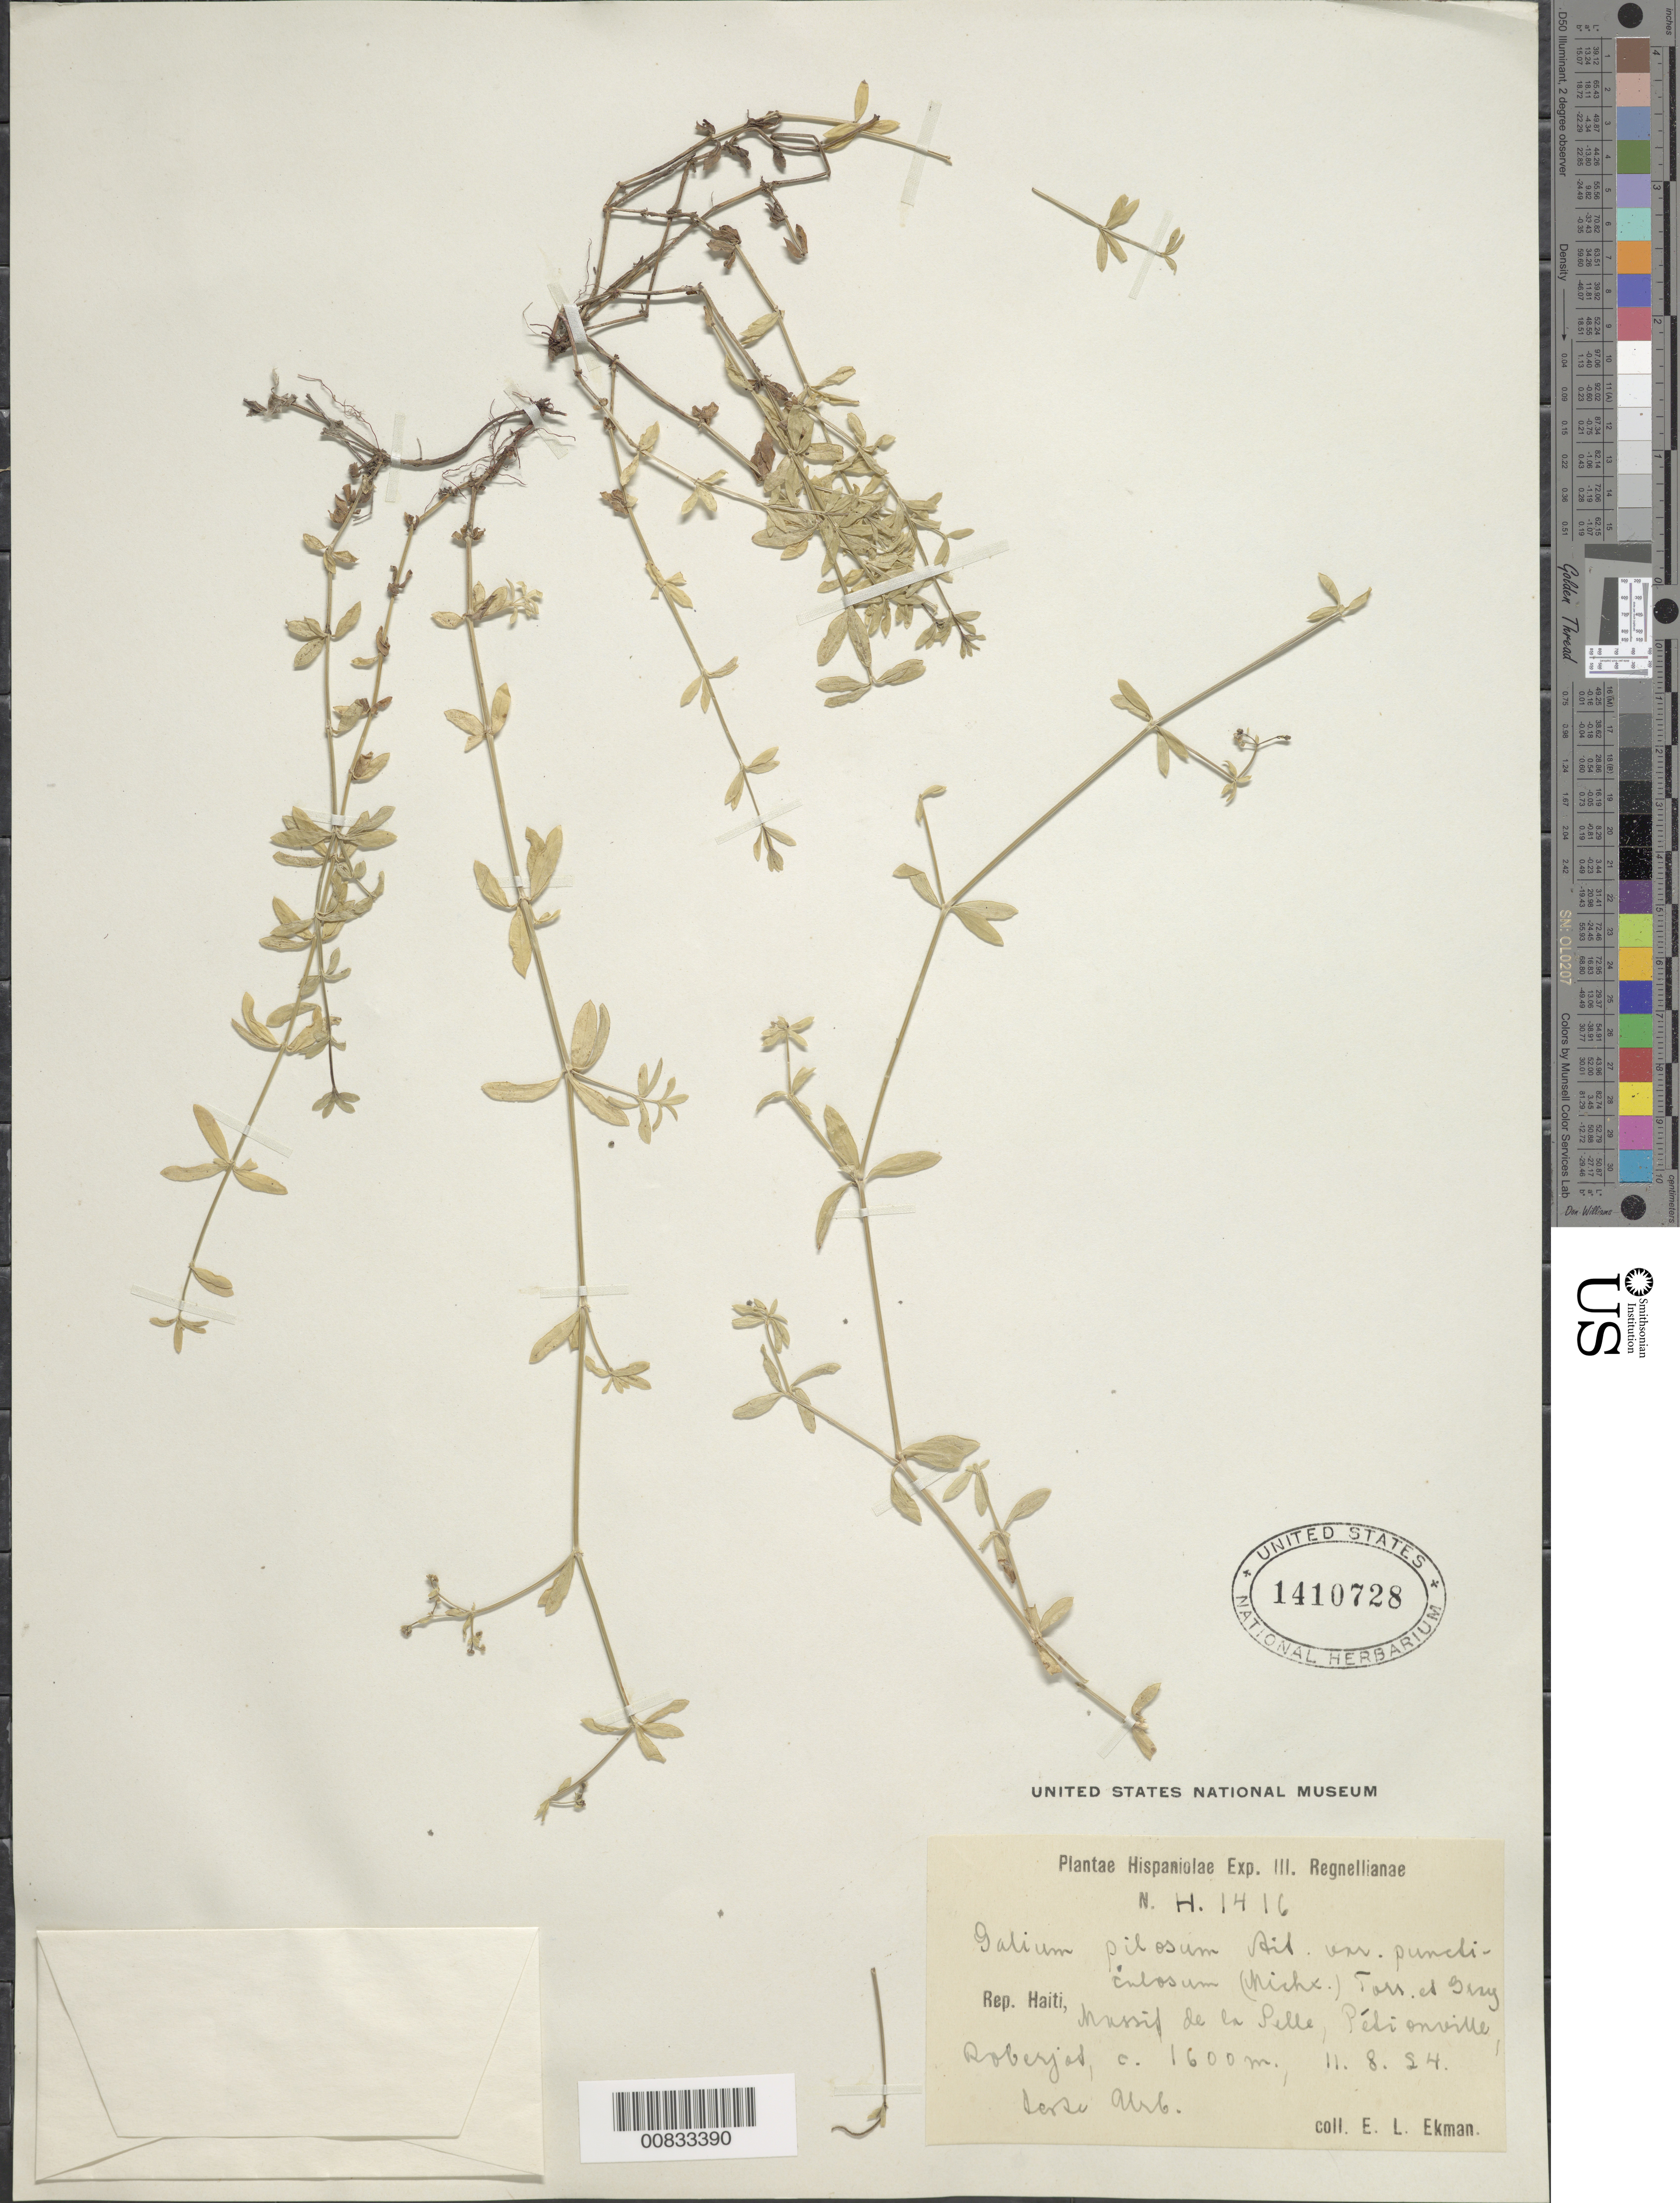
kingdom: Plantae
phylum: Tracheophyta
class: Magnoliopsida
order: Gentianales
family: Rubiaceae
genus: Galium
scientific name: Galium pilosum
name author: Aiton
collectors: E. L. Ekman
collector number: H 1416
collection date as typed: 11 Aug 1924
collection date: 1924-08-11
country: Haiti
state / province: Ouest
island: Hispaniola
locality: Massif de la Selle, Pétionville, Roberjat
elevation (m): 1600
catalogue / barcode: US 1410728